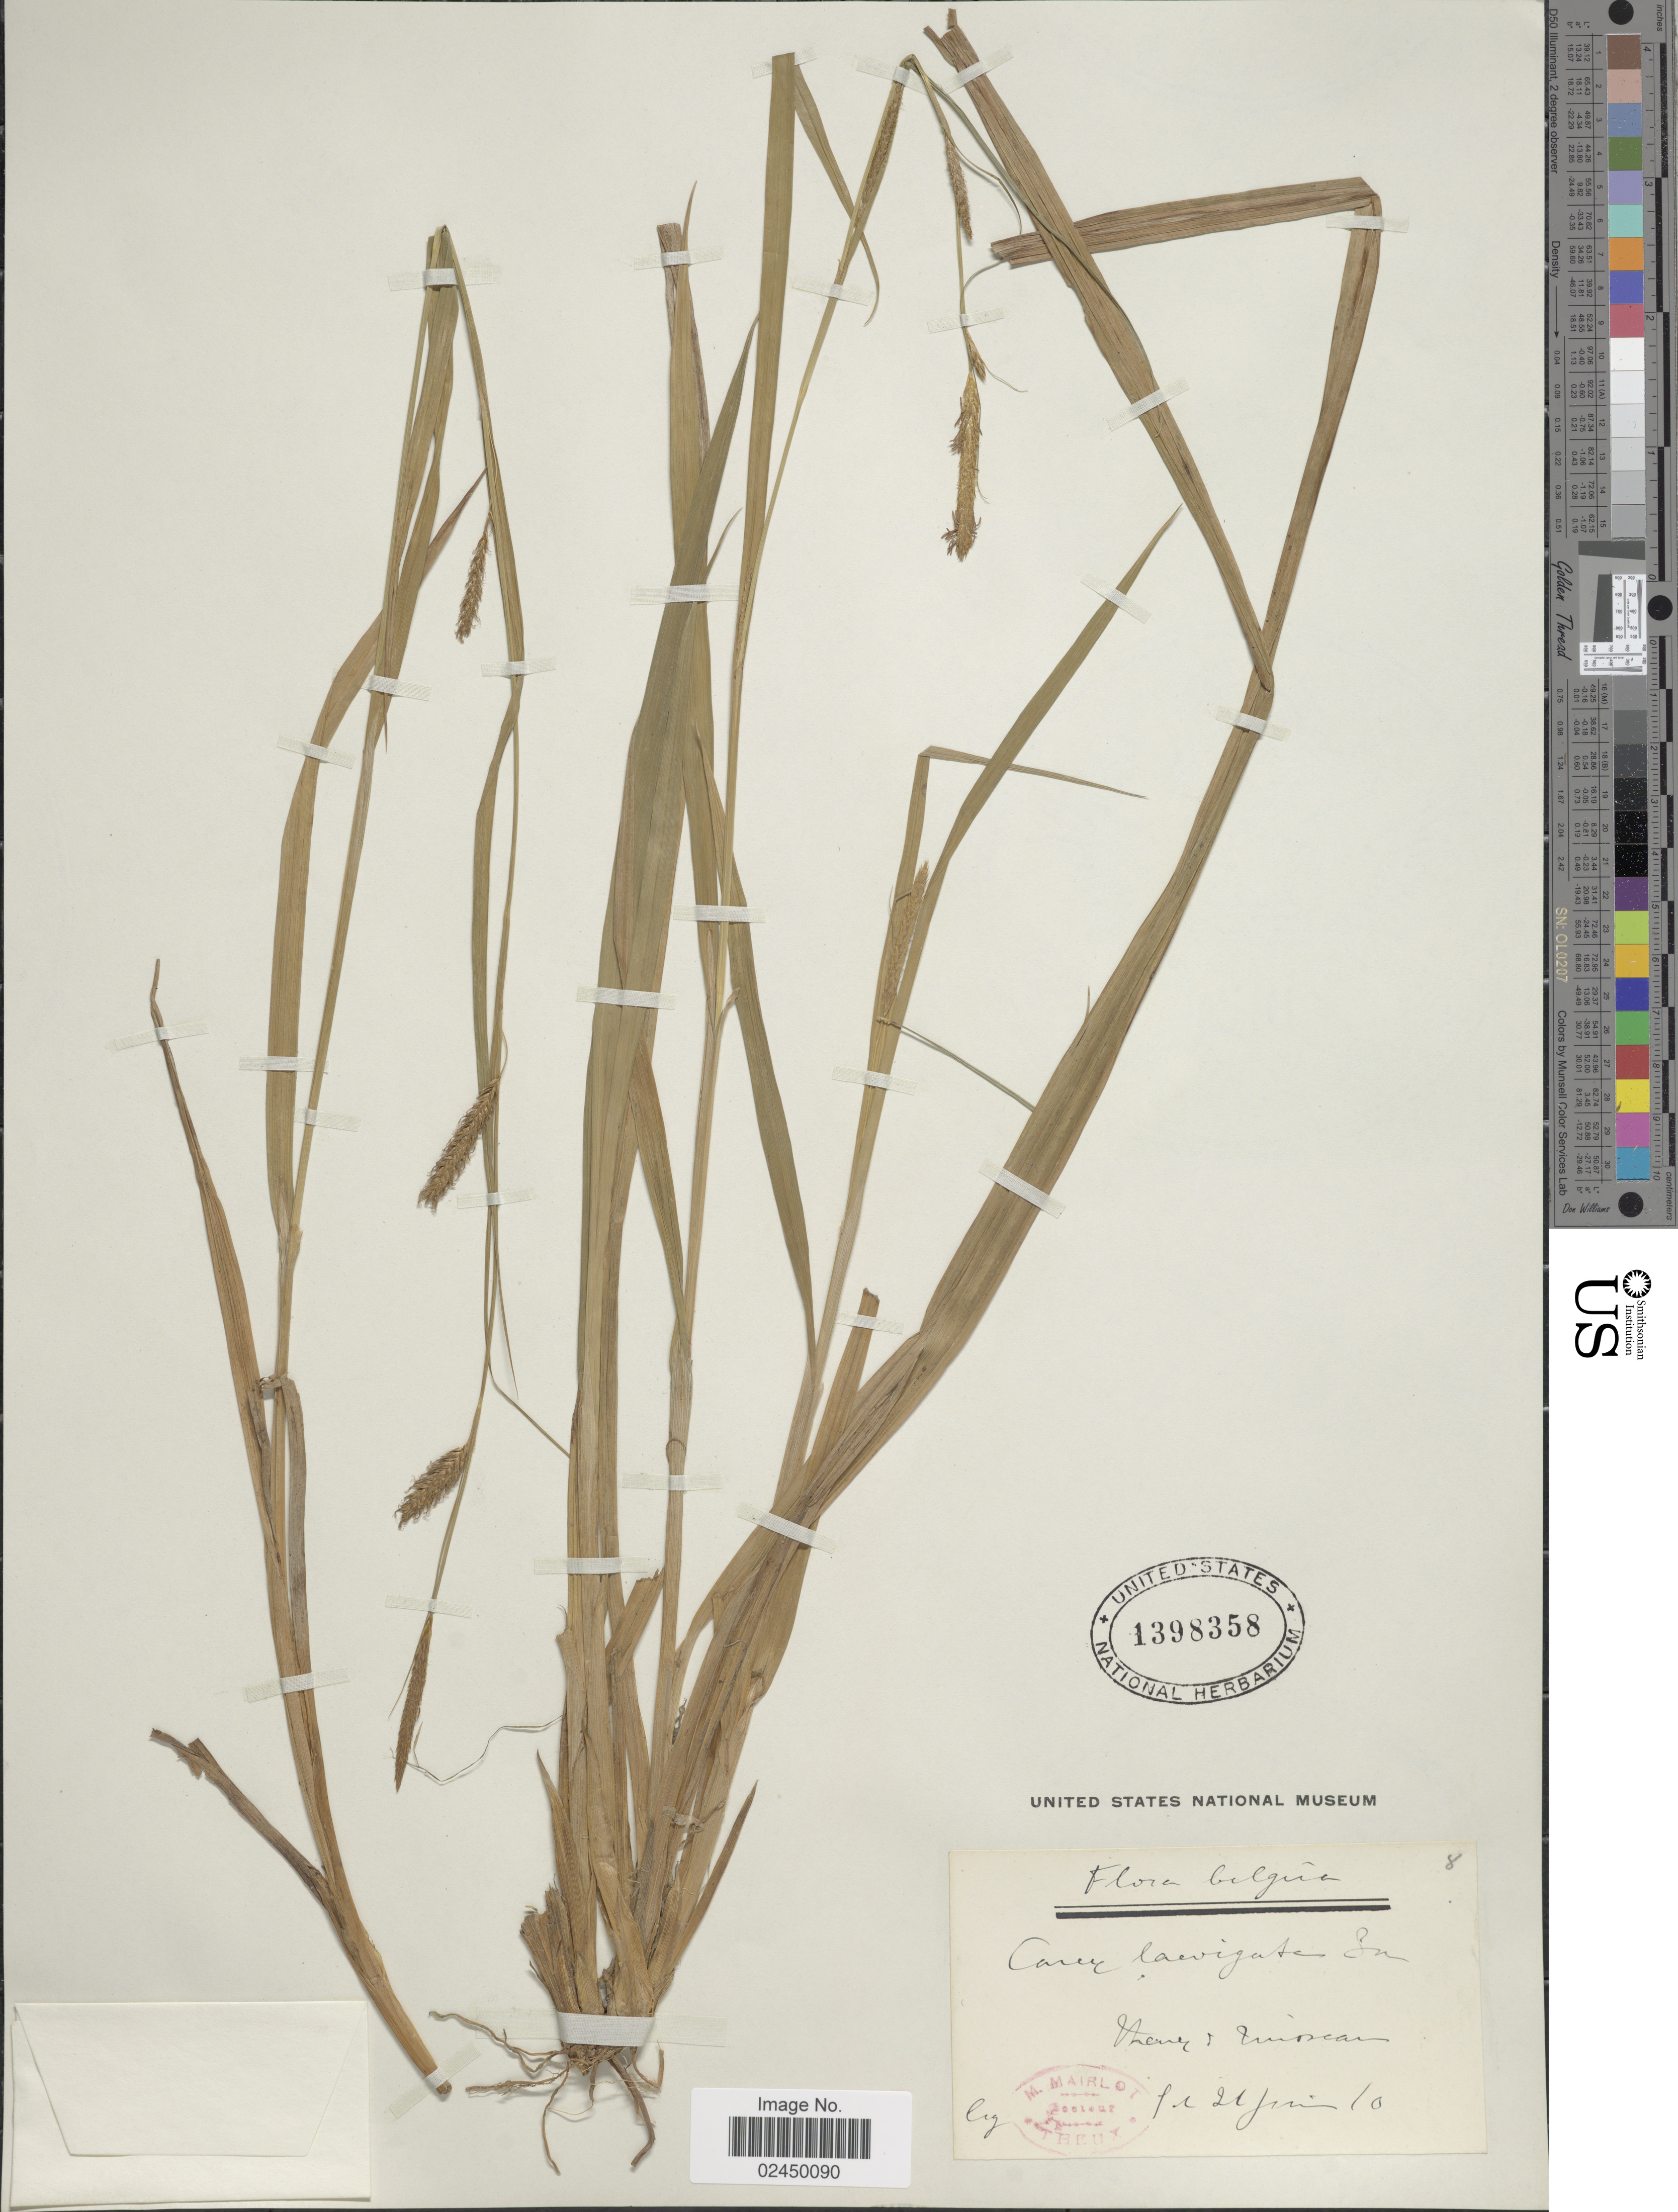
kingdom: Plantae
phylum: Tracheophyta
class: Liliopsida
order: Poales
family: Cyperaceae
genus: Carex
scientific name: Carex laevigata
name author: Sm.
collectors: M. Mairlot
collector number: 8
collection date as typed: Transcribed d/m/y: 21/6/10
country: Belgium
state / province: Wallonia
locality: Theux: [illegible text]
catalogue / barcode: US 1398358